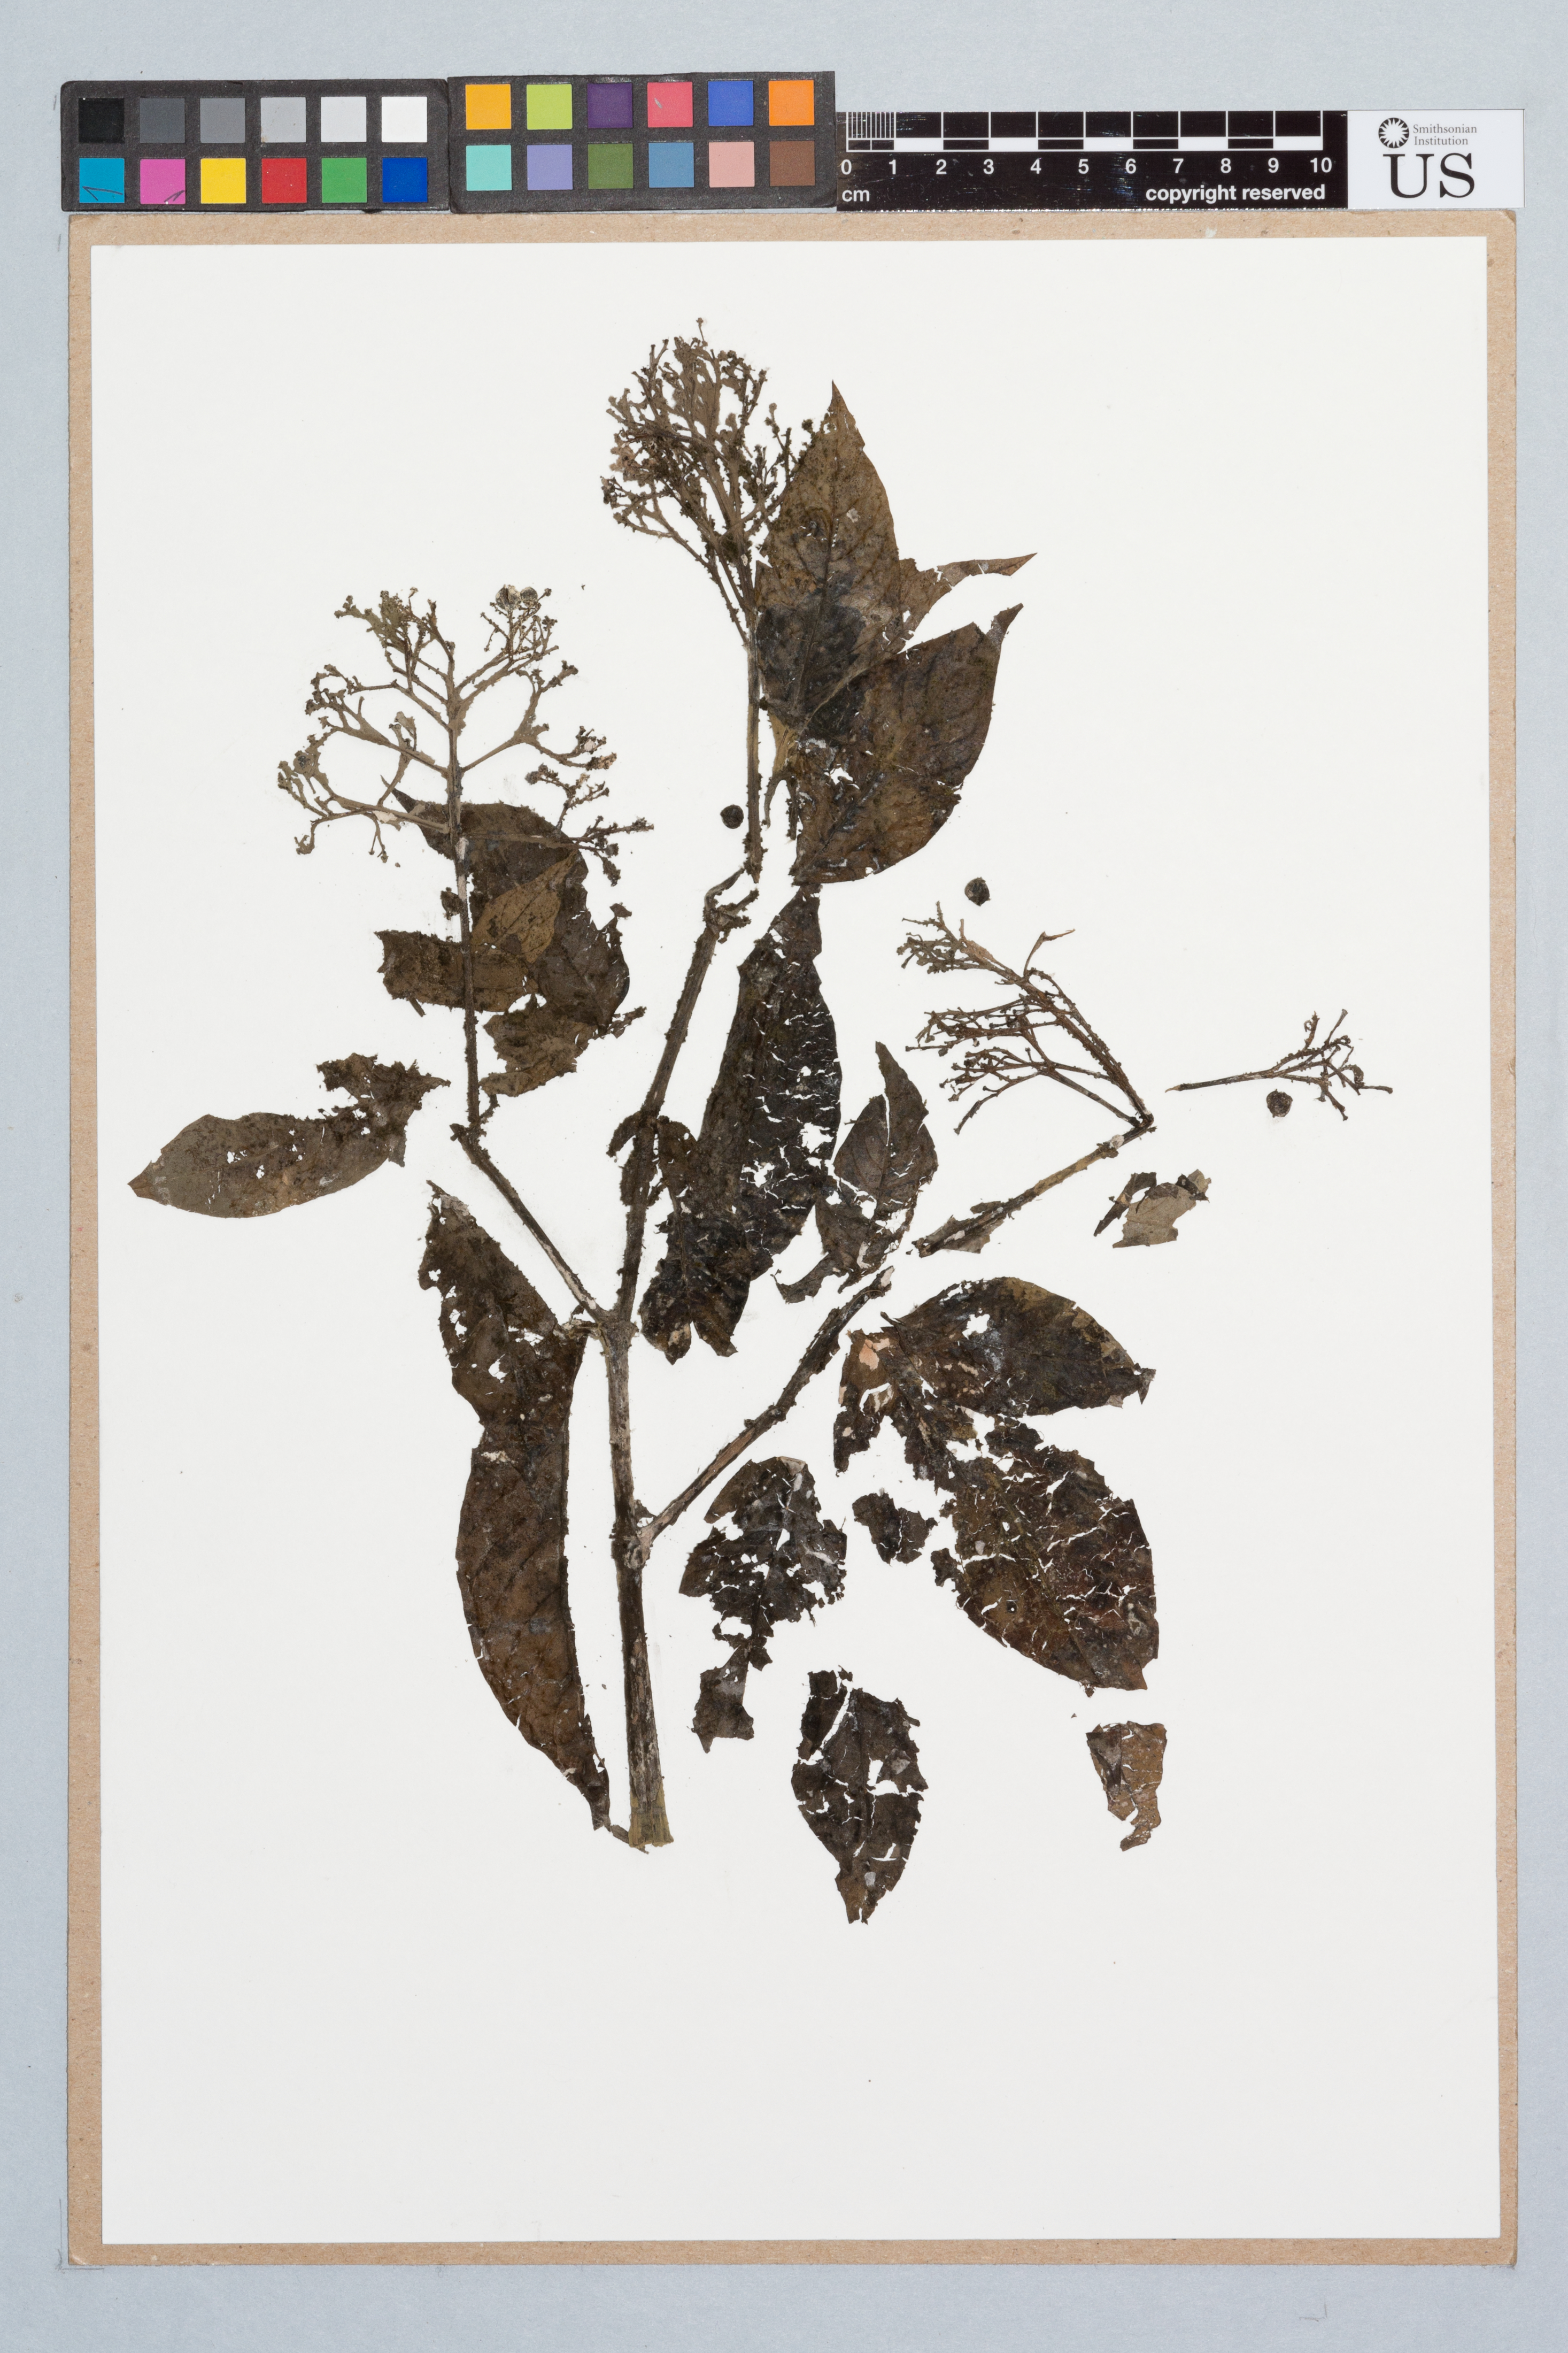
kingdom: Plantae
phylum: Tracheophyta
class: Magnoliopsida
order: Gentianales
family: Rubiaceae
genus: Palicourea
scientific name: Palicourea croceoides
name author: Desv. ex Ham.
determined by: Taylor, Charlotte M.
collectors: B. Hammel & S. Koemar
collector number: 21258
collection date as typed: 2-Apr-98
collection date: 1998-04-02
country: Suriname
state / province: Sipaliwini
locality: Ulemari R., 13 km upstream from confl. with Litani R.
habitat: Primary forest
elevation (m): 150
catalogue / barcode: US 3470086